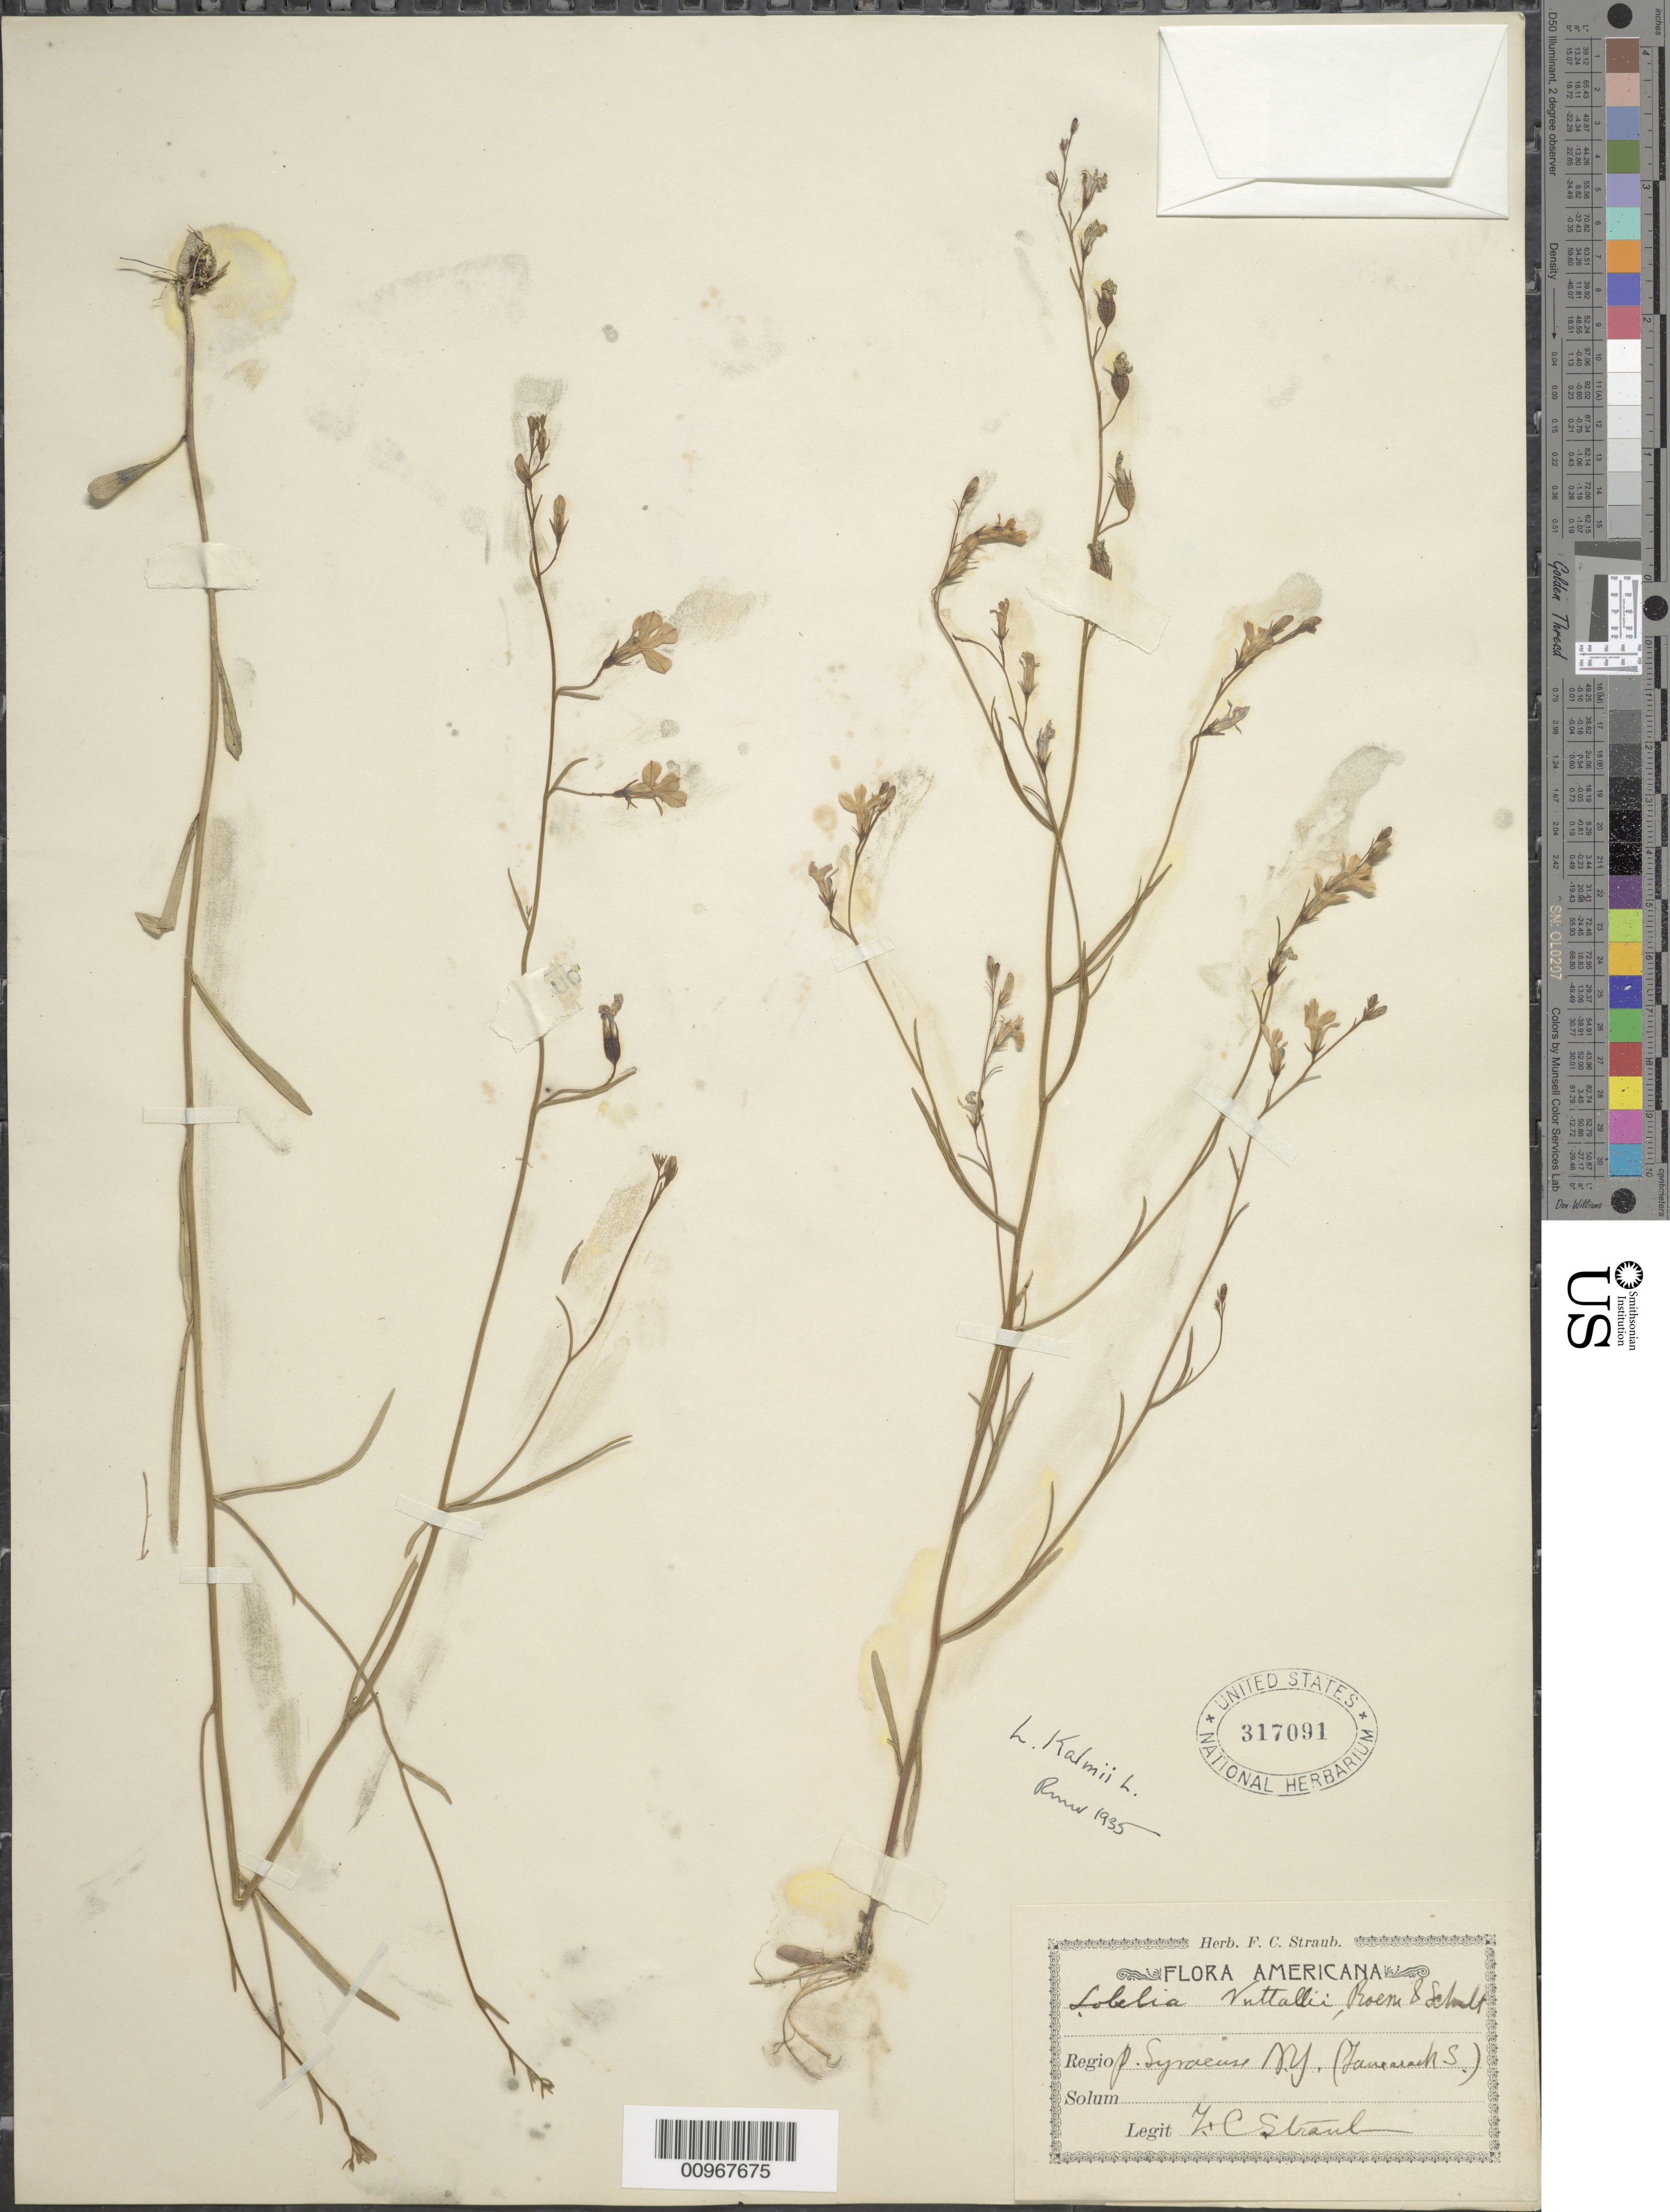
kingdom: Plantae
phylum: Tracheophyta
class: Magnoliopsida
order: Asterales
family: Campanulaceae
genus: Lobelia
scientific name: Lobelia kalmii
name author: L.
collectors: F. Straub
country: United States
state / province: New York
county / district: Onondaga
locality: Syracuse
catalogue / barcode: US 317091